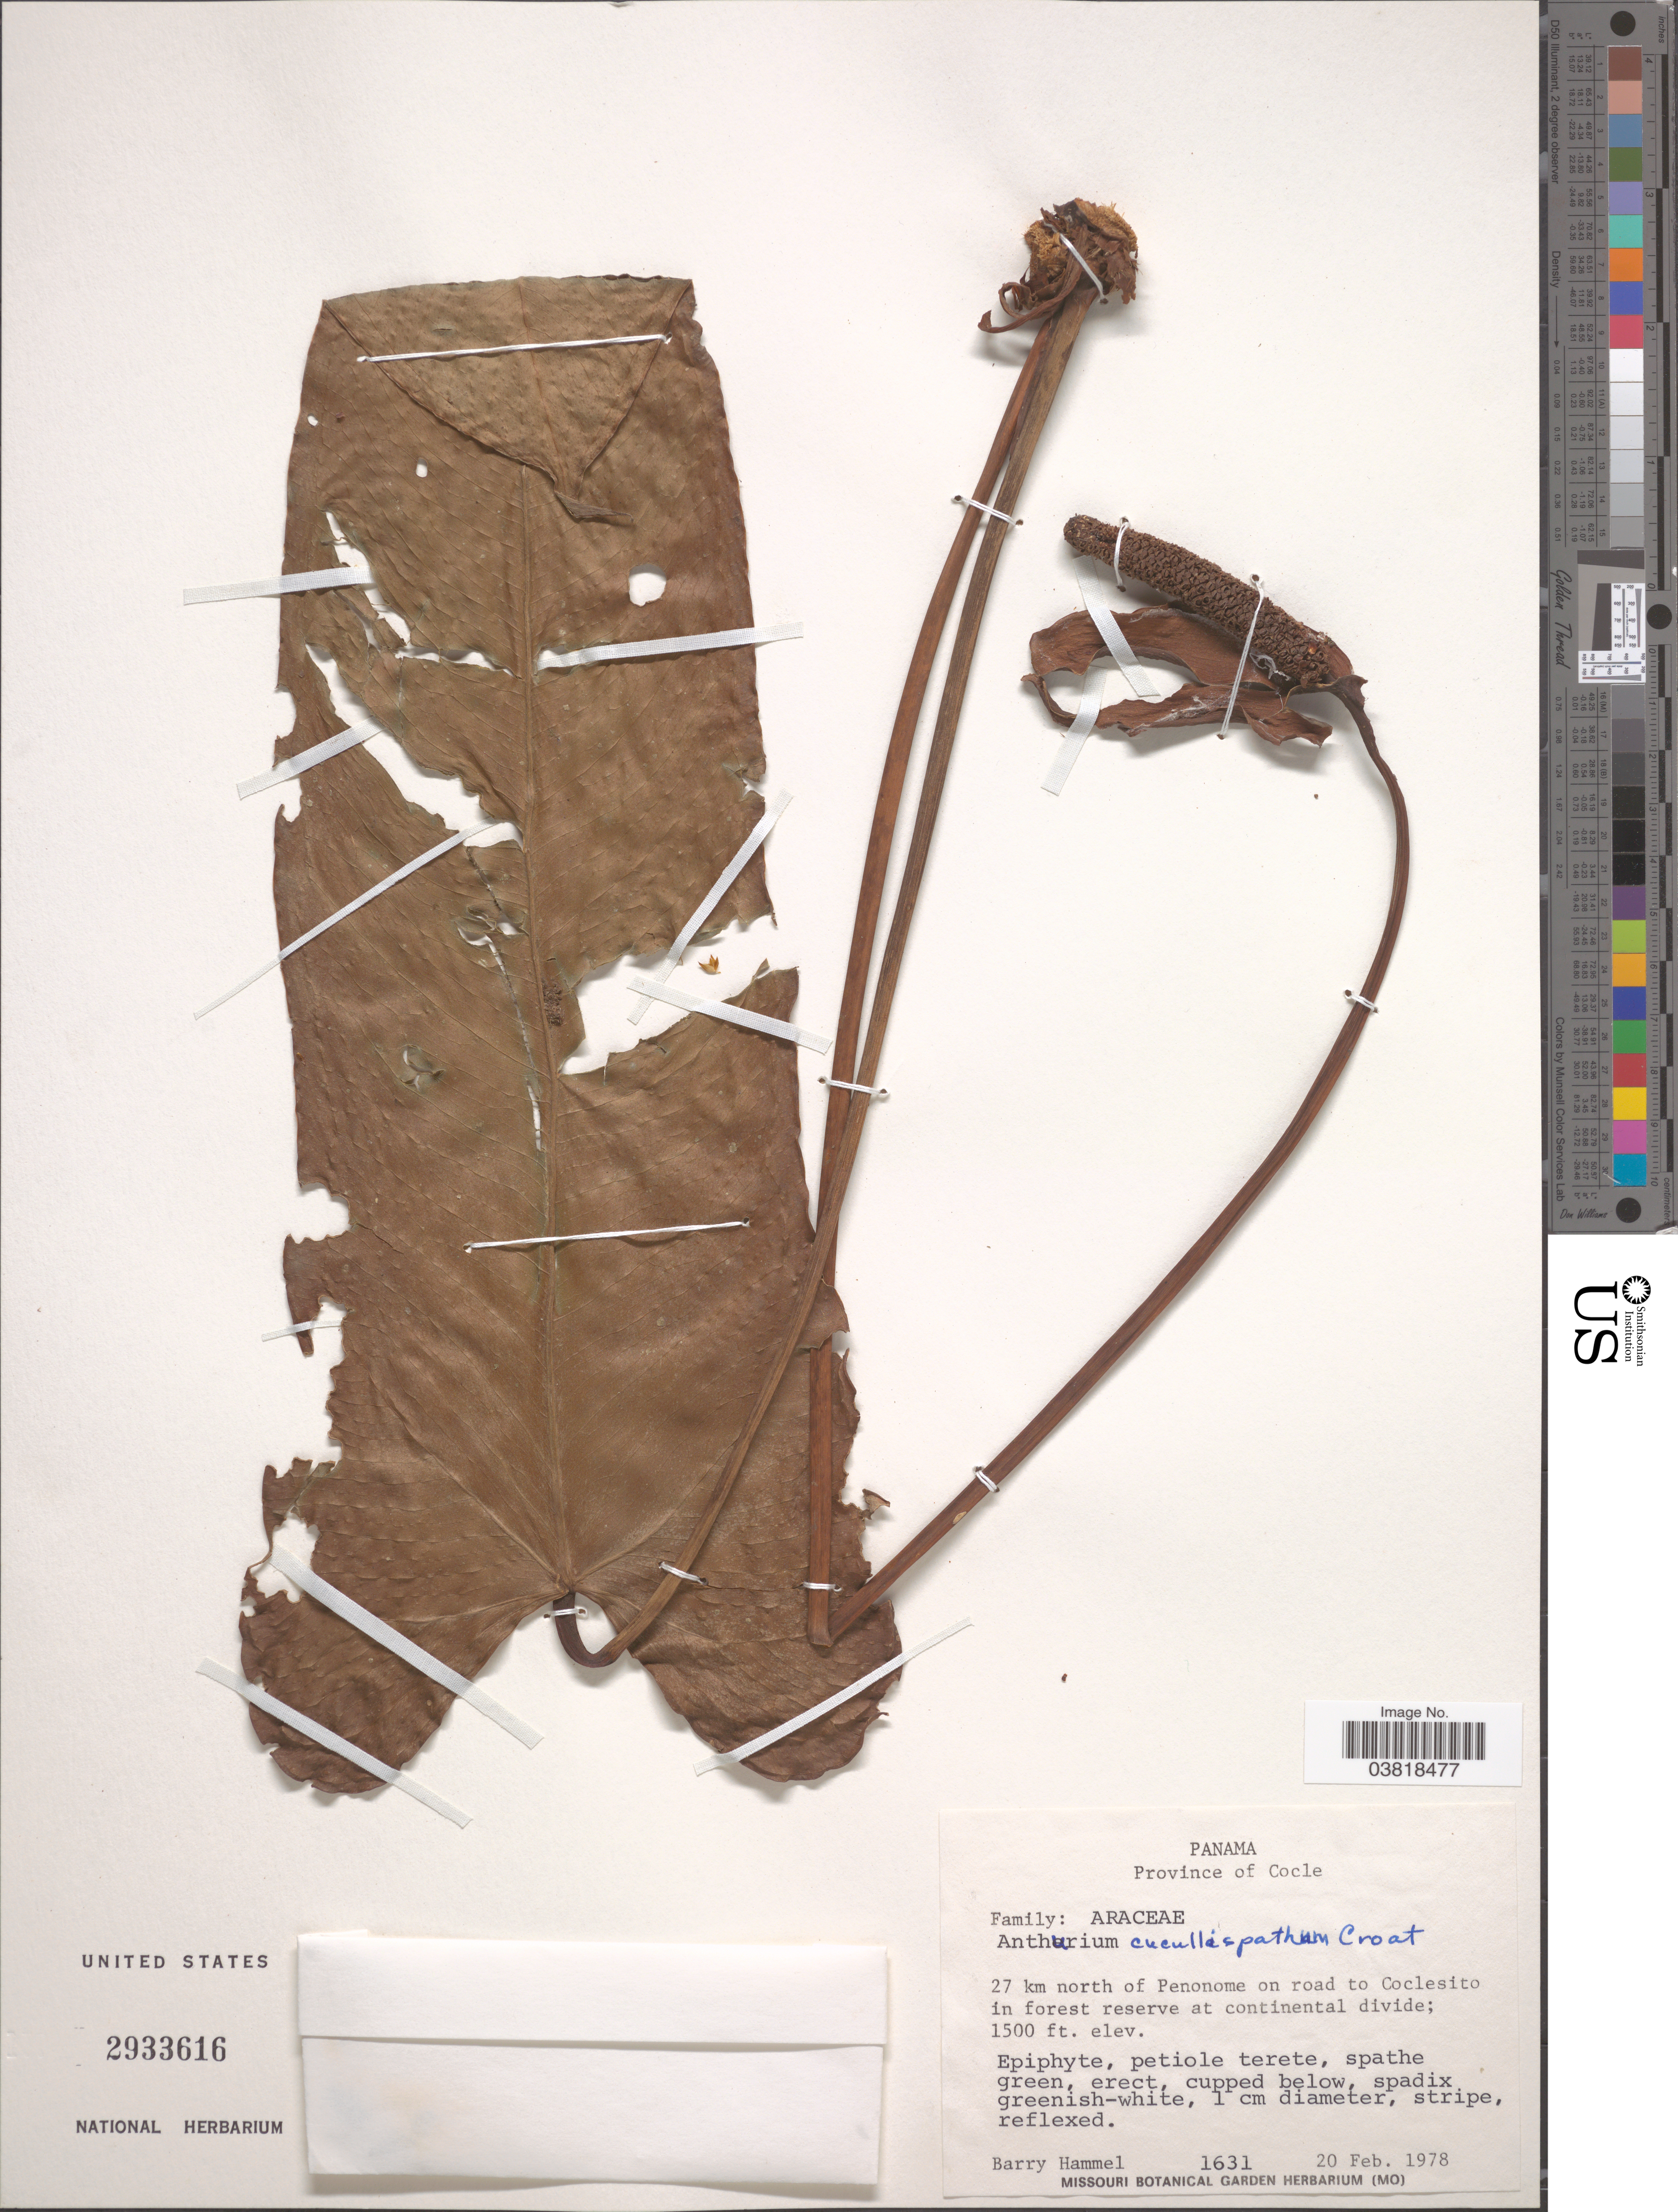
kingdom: Plantae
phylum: Tracheophyta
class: Liliopsida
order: Alismatales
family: Araceae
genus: Anthurium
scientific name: Anthurium cucullispathum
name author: Croat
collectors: B. Hammel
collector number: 1631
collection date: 1978-02-20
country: Panama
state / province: Cocle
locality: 27 km north of Penome on road to Coclesito in forest reserve at continental divide.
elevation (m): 457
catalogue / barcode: US 2933616